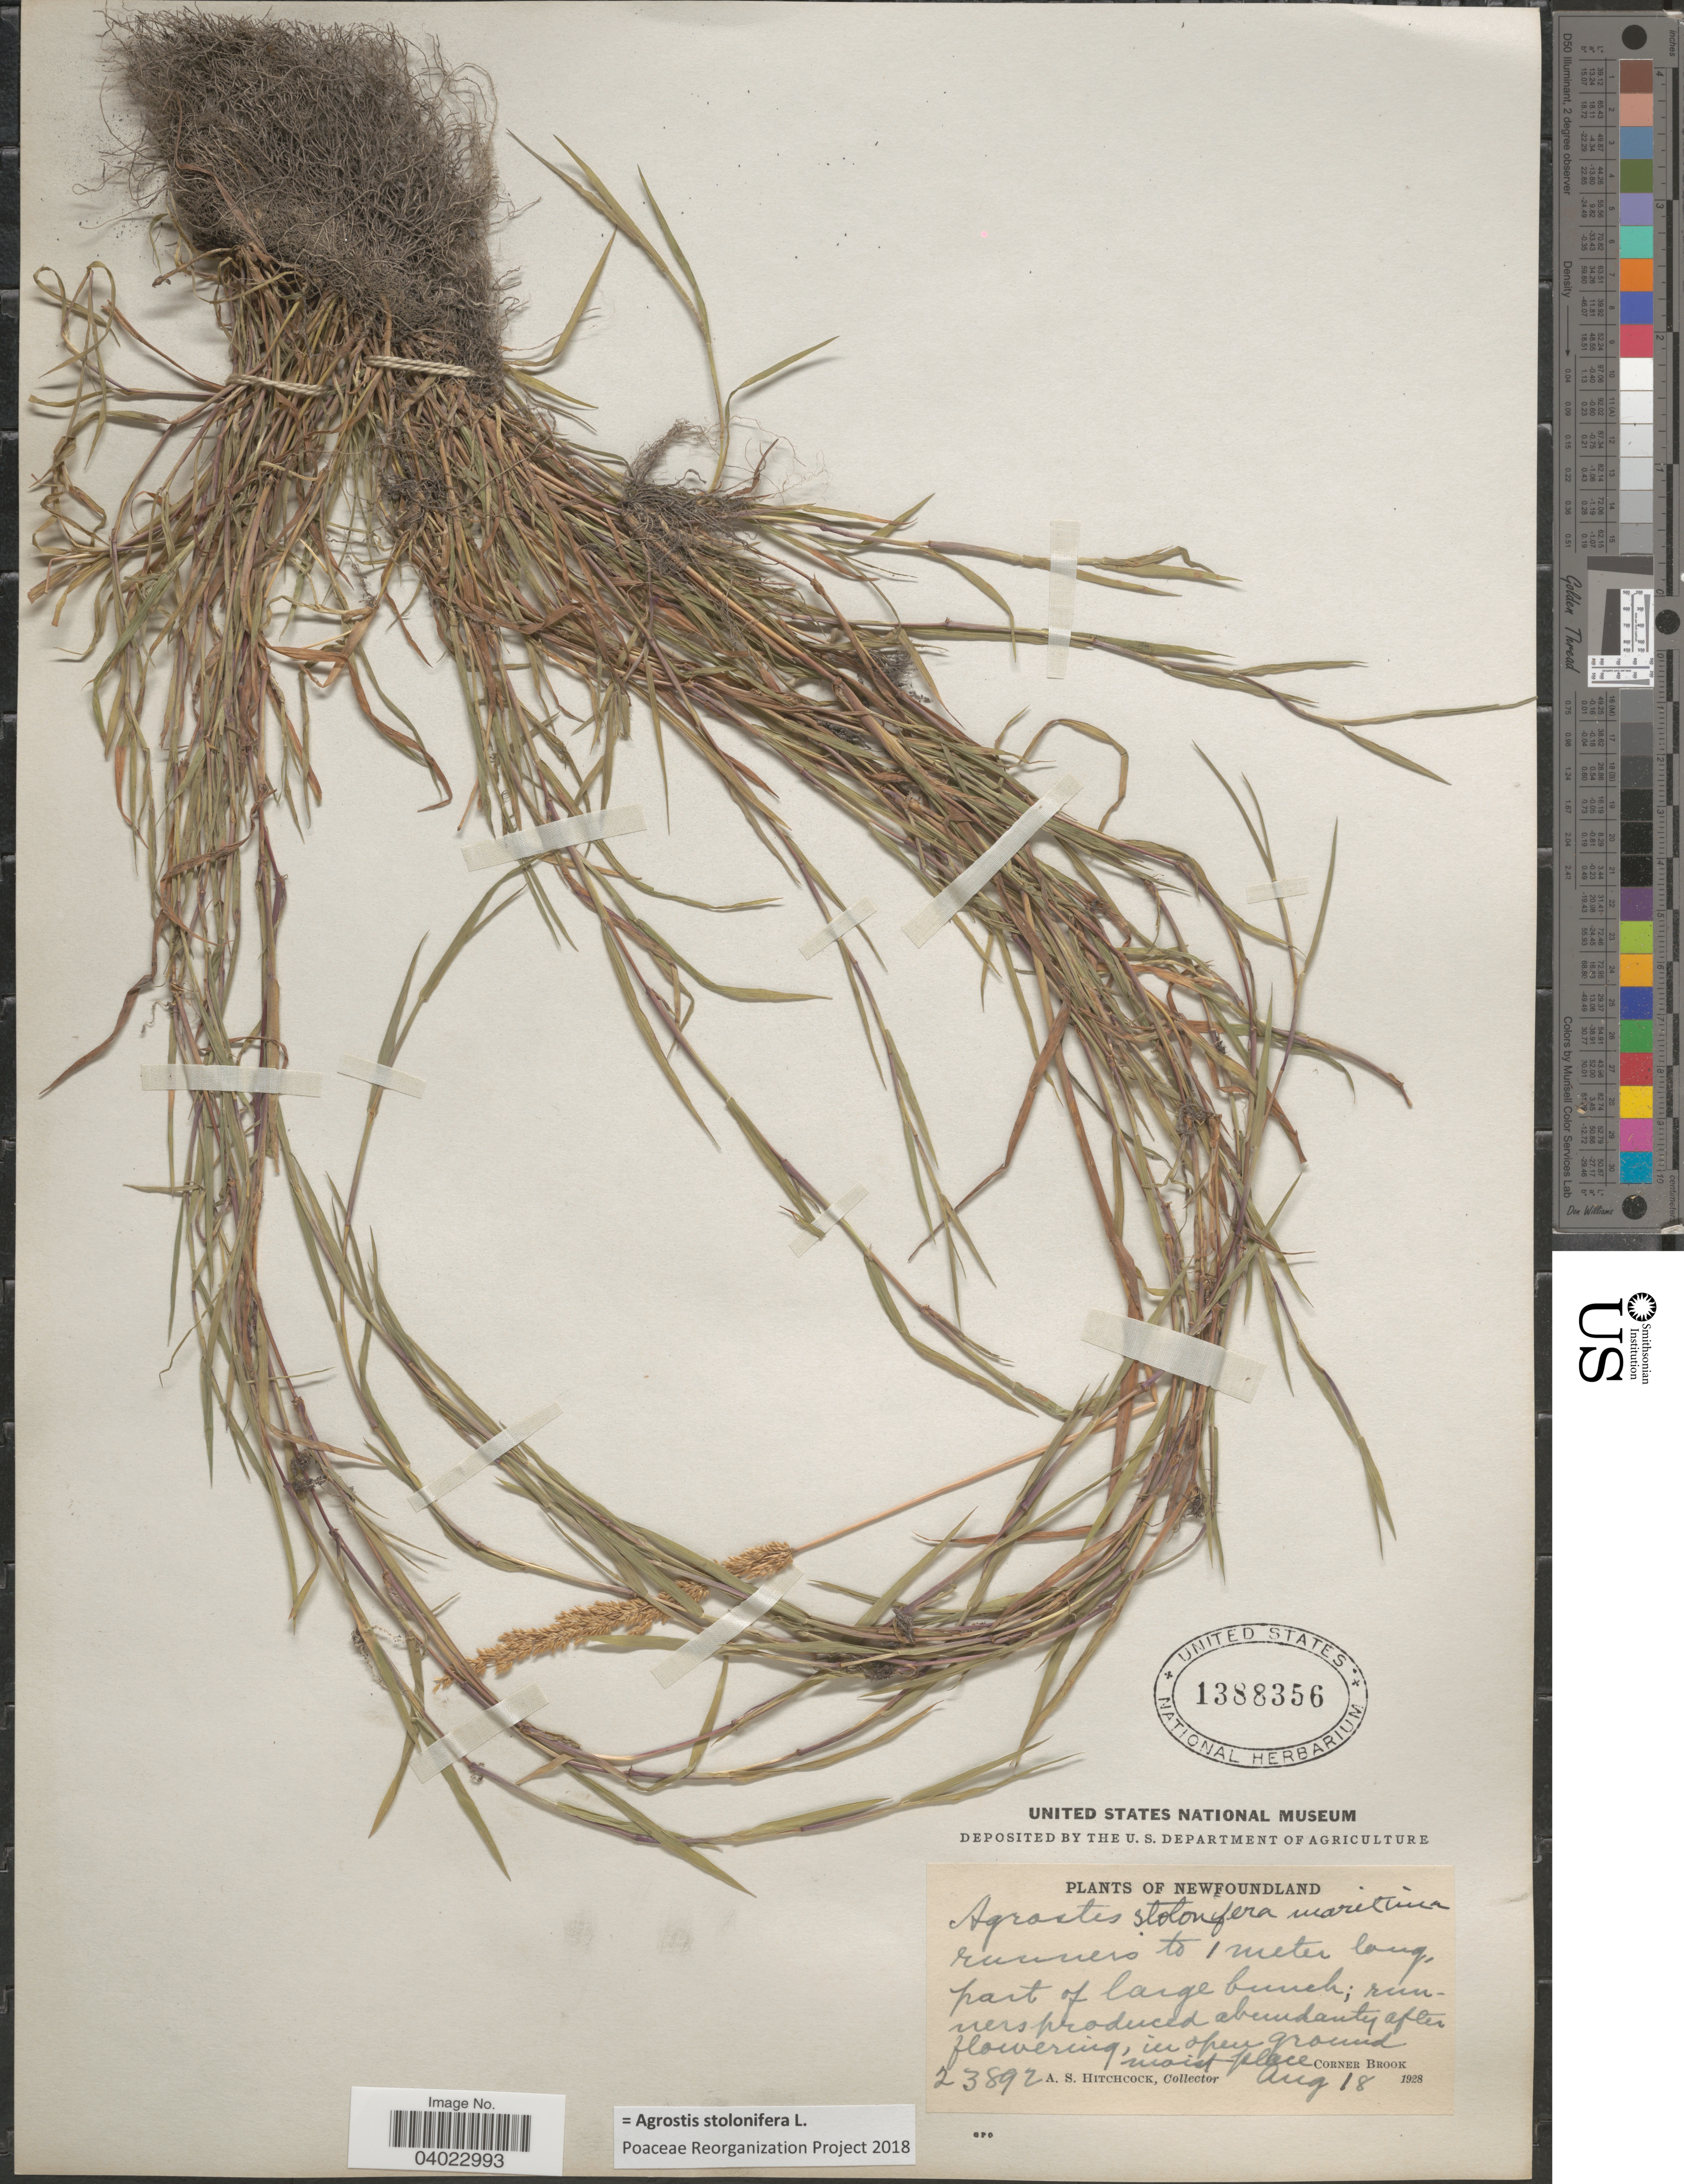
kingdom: Plantae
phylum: Tracheophyta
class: Liliopsida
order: Poales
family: Poaceae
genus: Agrostis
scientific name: Agrostis stolonifera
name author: L.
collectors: A. S. Hitchcock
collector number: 23892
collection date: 1928-08-18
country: Canada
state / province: Newfoundland and Labrador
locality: Moist place Corner Brook.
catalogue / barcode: US 1388356